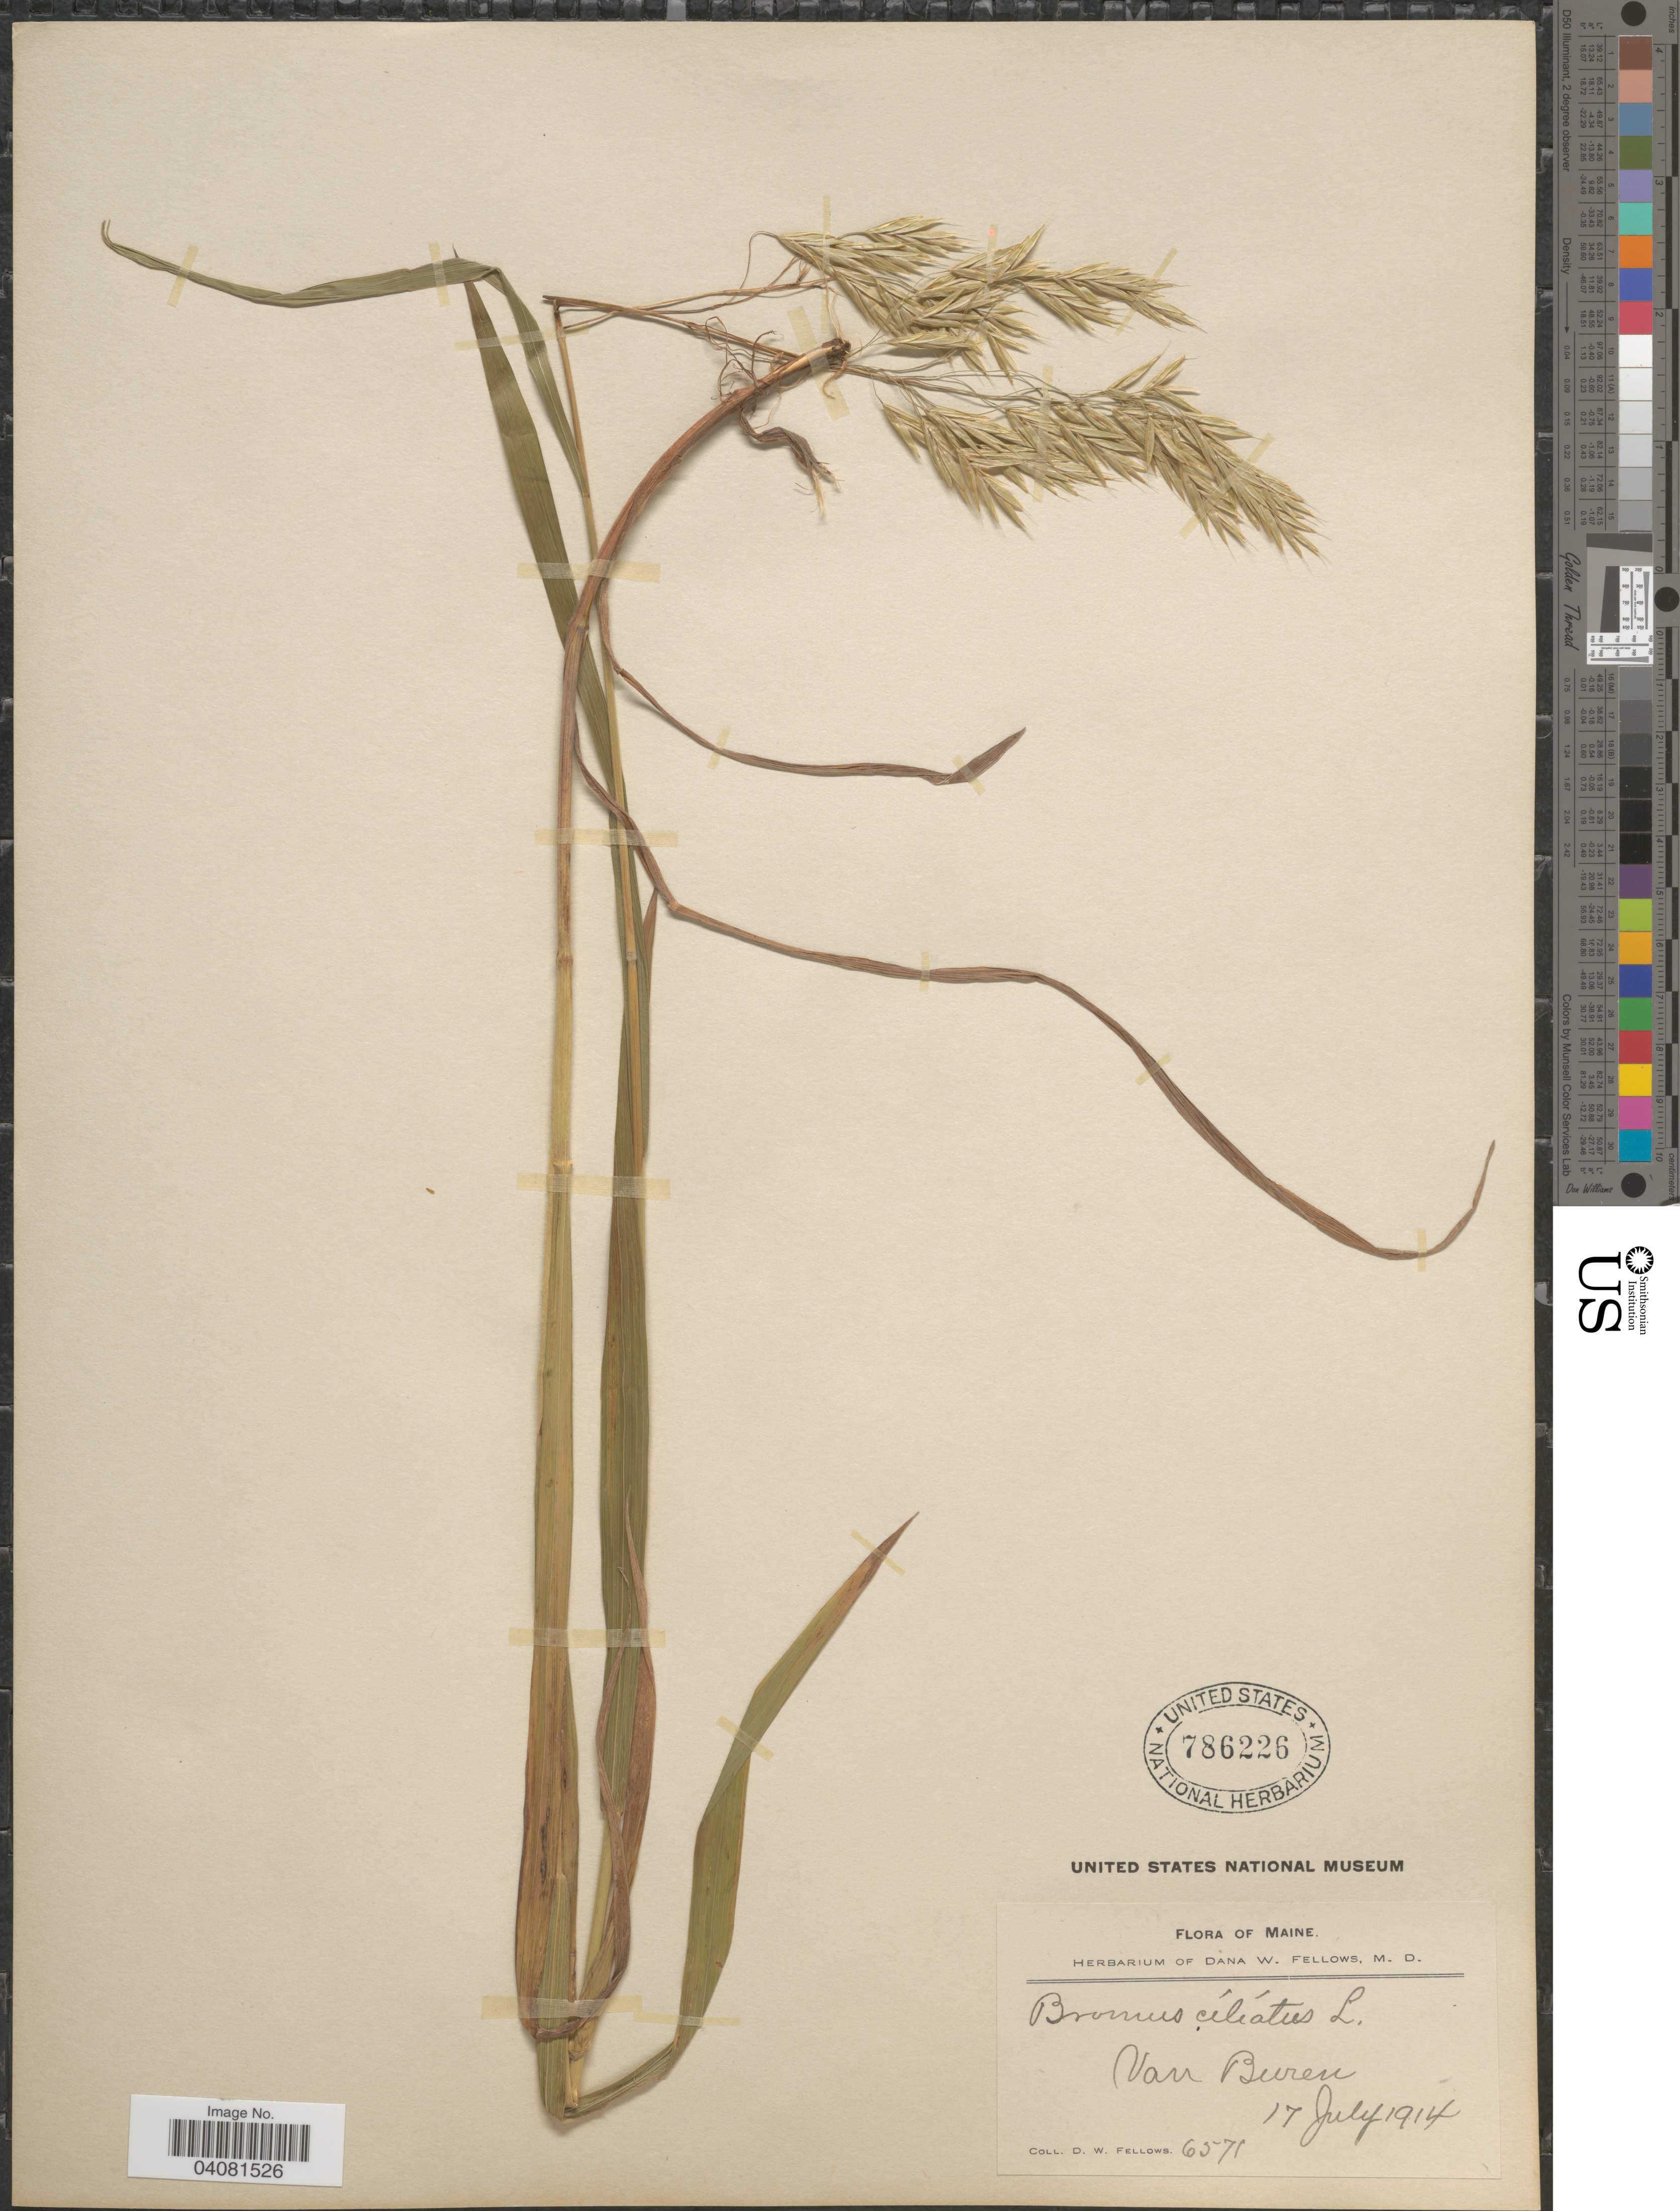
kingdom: Plantae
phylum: Tracheophyta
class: Liliopsida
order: Poales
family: Poaceae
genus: Bromus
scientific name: Bromus ciliatus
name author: L.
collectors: D. W. Fellows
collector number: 6571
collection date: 1914-07-17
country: United States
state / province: Maine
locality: Van Buren.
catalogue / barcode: US 786226